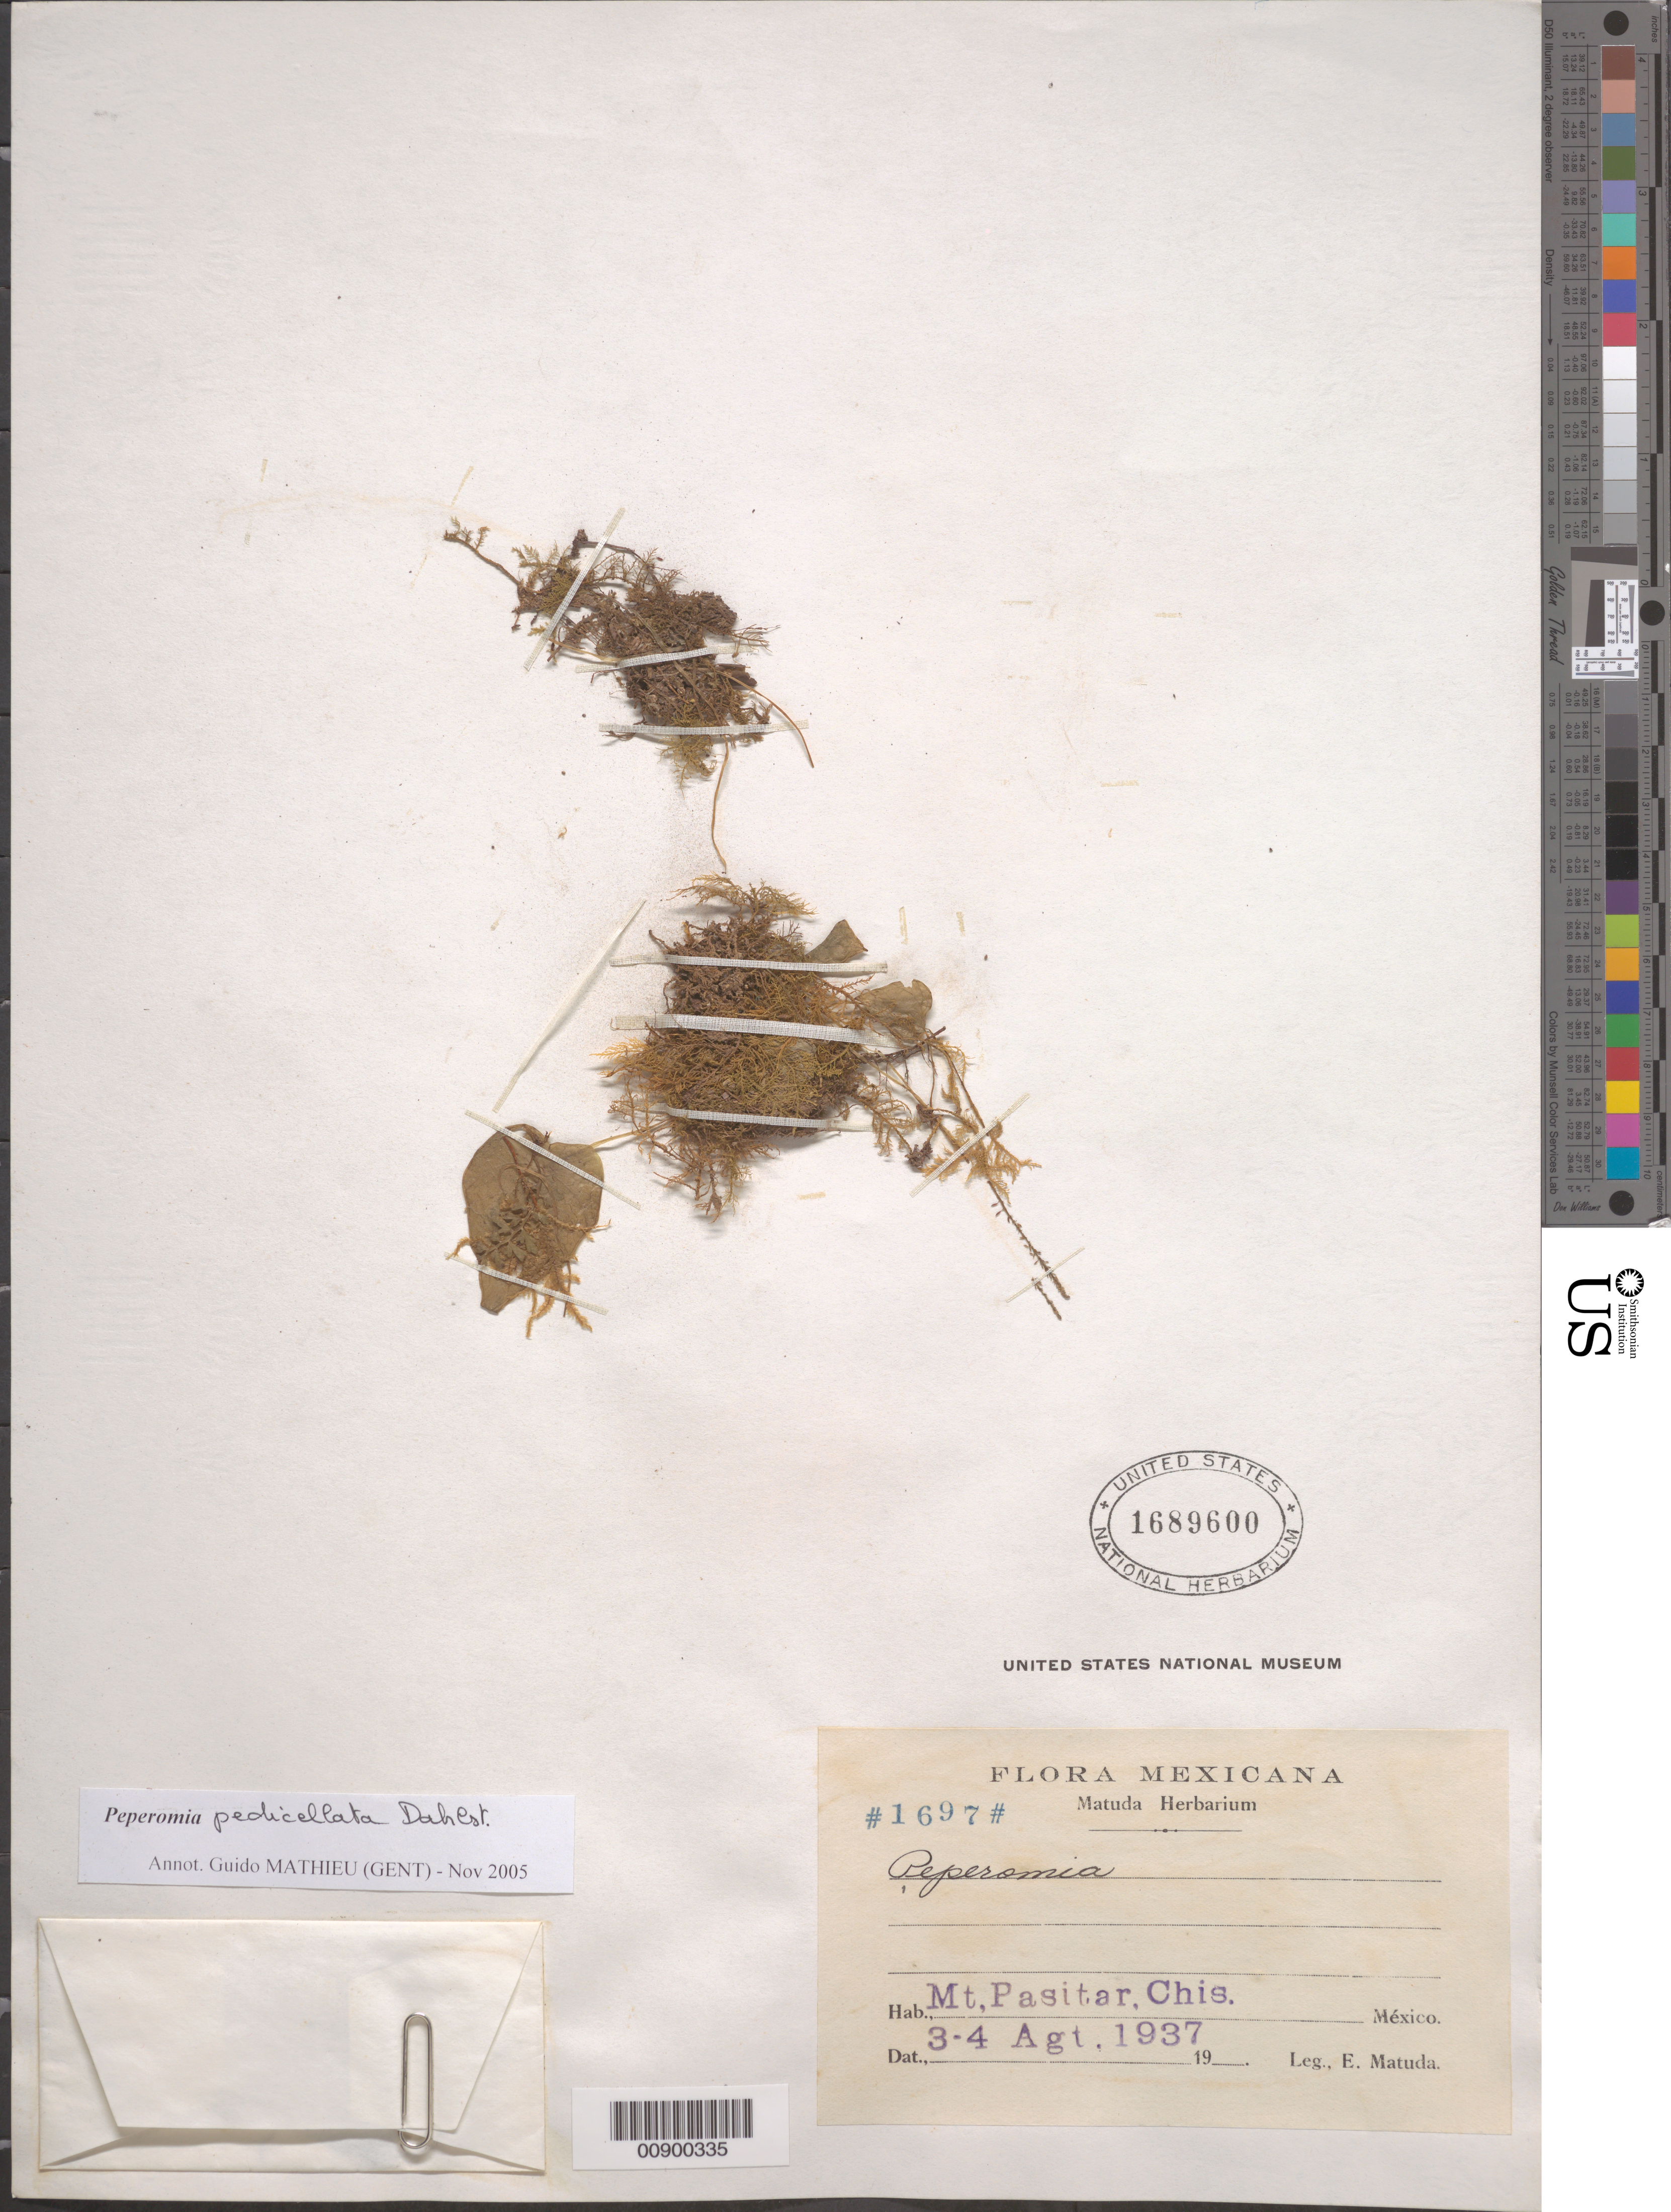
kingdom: Plantae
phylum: Tracheophyta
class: Magnoliopsida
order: Piperales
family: Piperaceae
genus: Peperomia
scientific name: Peperomia pedicellata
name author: Dahlst.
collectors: E. Matuda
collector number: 1697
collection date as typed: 03 Aug 1937 to 04 Aug 1937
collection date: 1937-08-03/1937-08-04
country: Mexico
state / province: Chiapas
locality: Mt. Pasitar, Chiapas.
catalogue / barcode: US 1689600